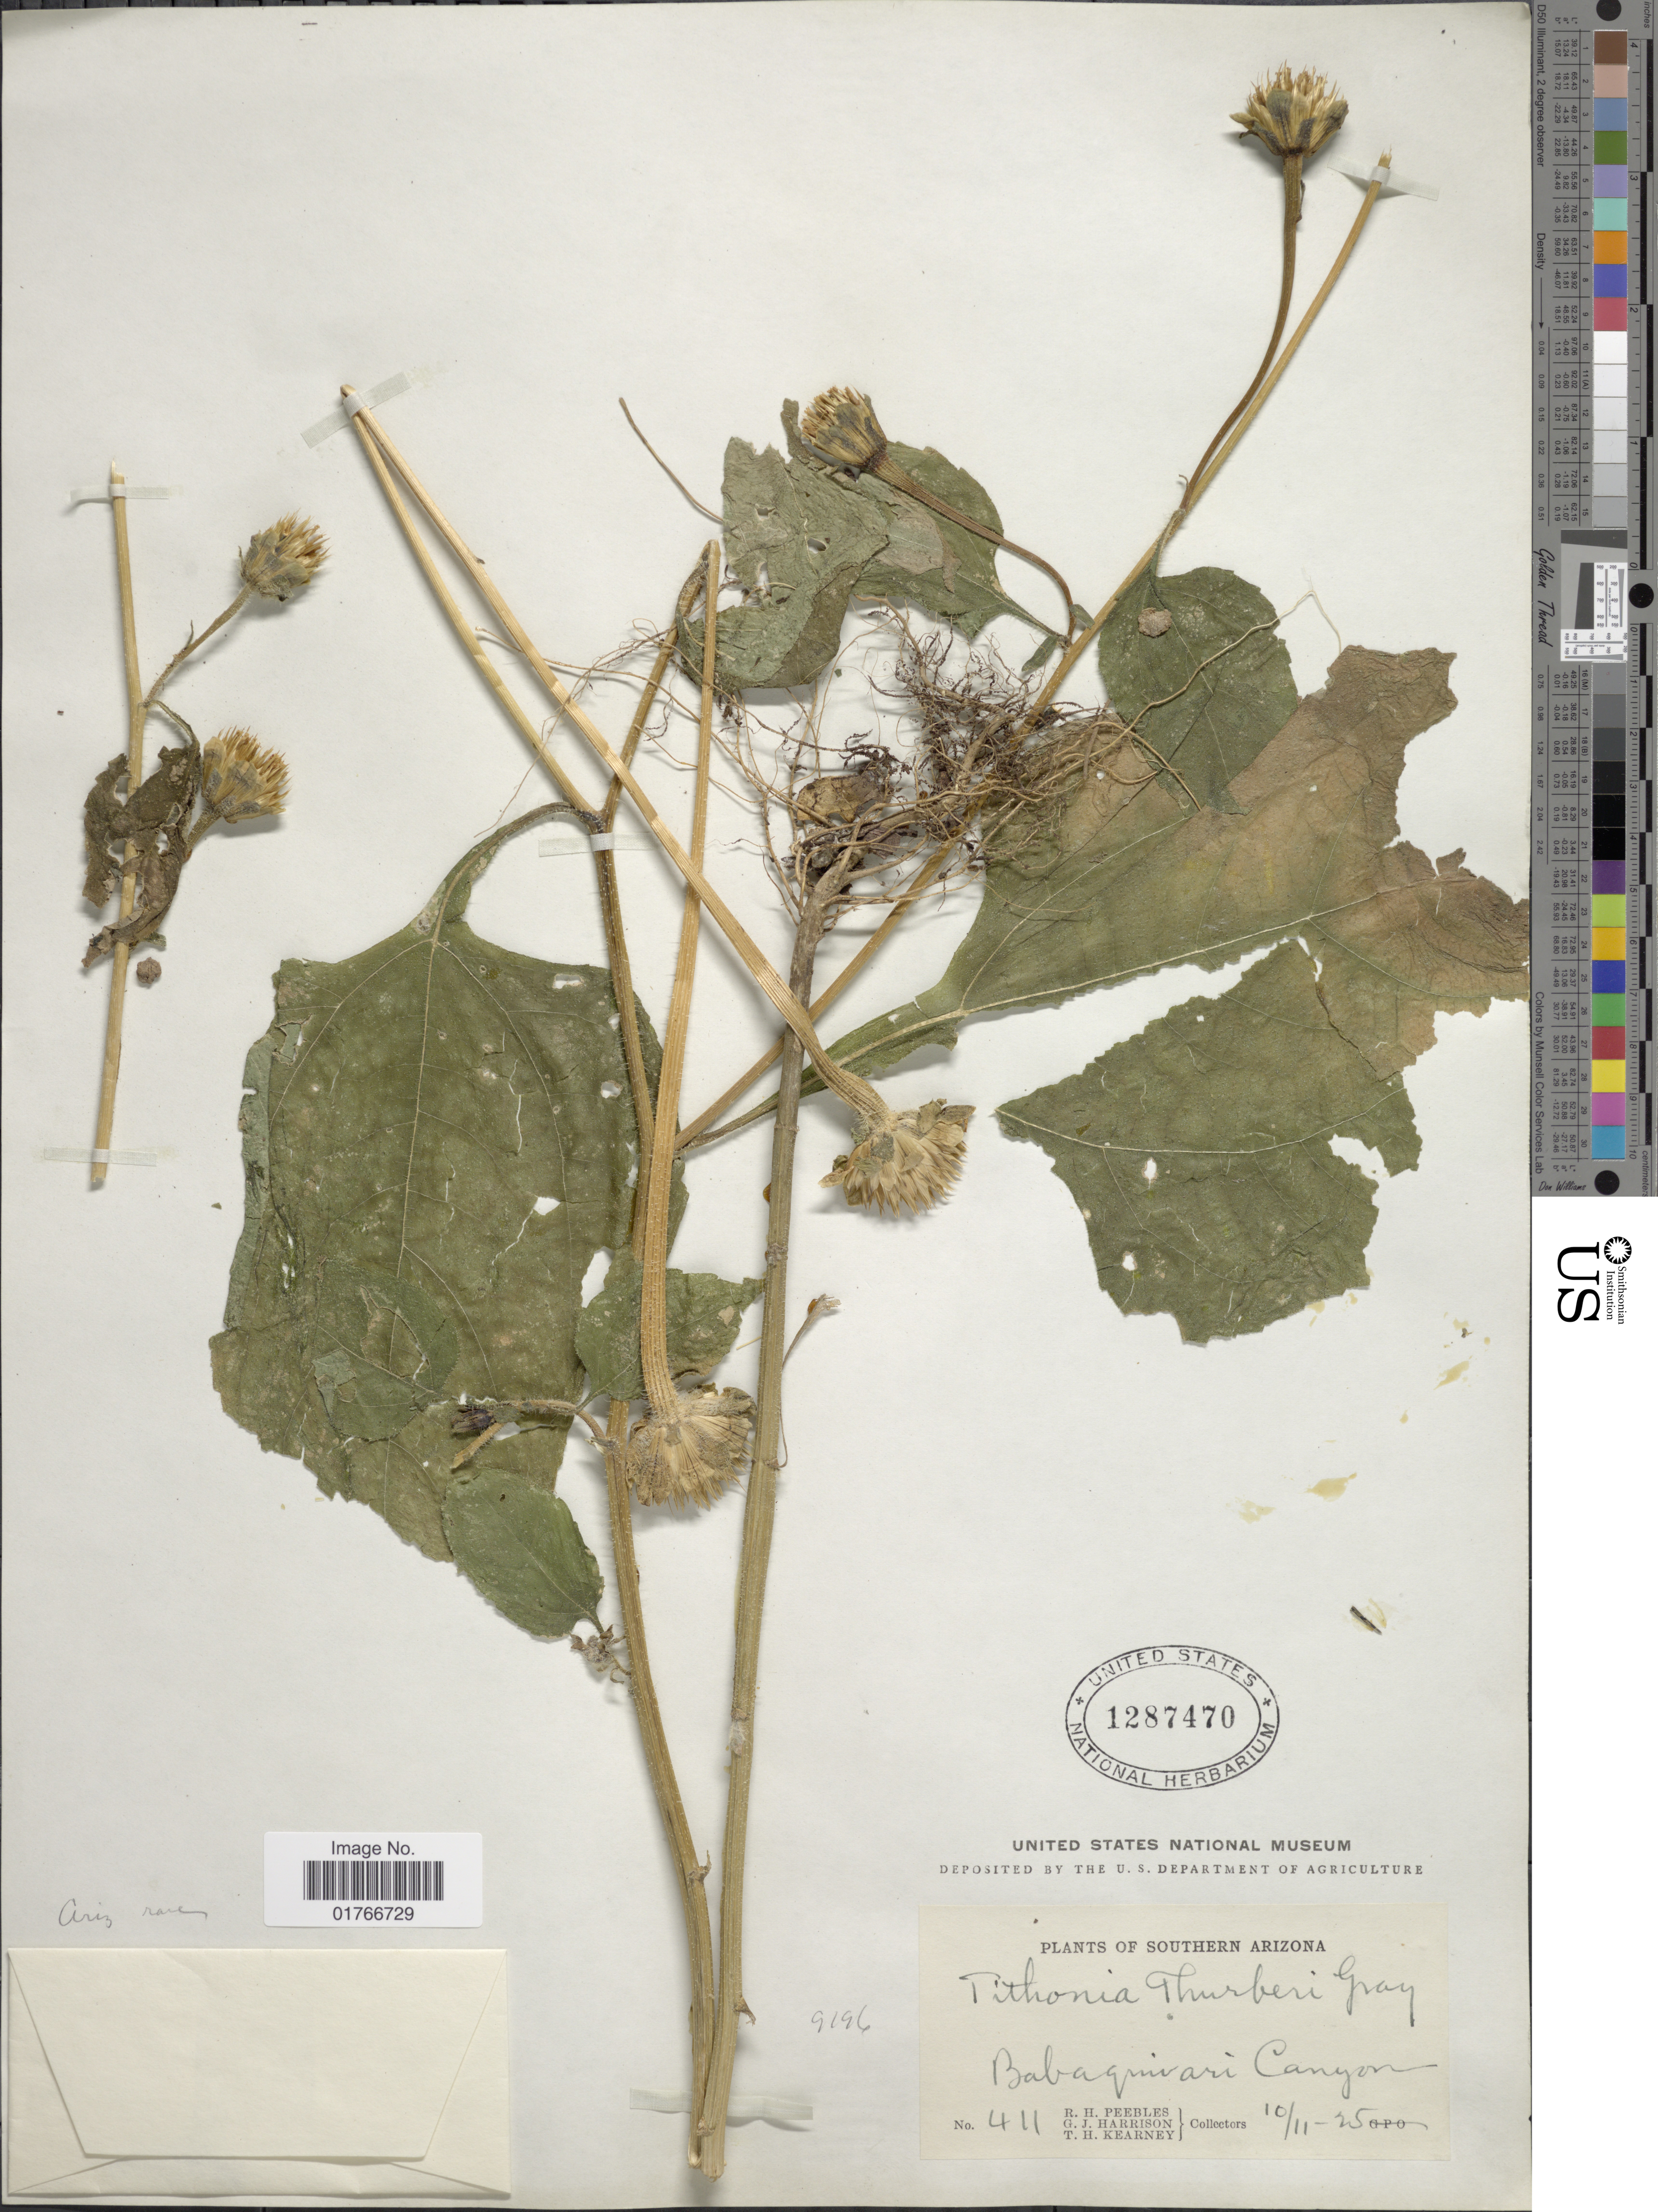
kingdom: Plantae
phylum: Tracheophyta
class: Magnoliopsida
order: Asterales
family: Asteraceae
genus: Tithonia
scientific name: Tithonia thurberi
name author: A. Gray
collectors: R. H. Peebles, G. J. Harrison & T. H. Kearney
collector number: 411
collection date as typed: Transcribed d/m/y: 11/10/25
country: United States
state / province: Arizona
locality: Southern Arizona, Baboquivari Canyon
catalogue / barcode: US 1287470